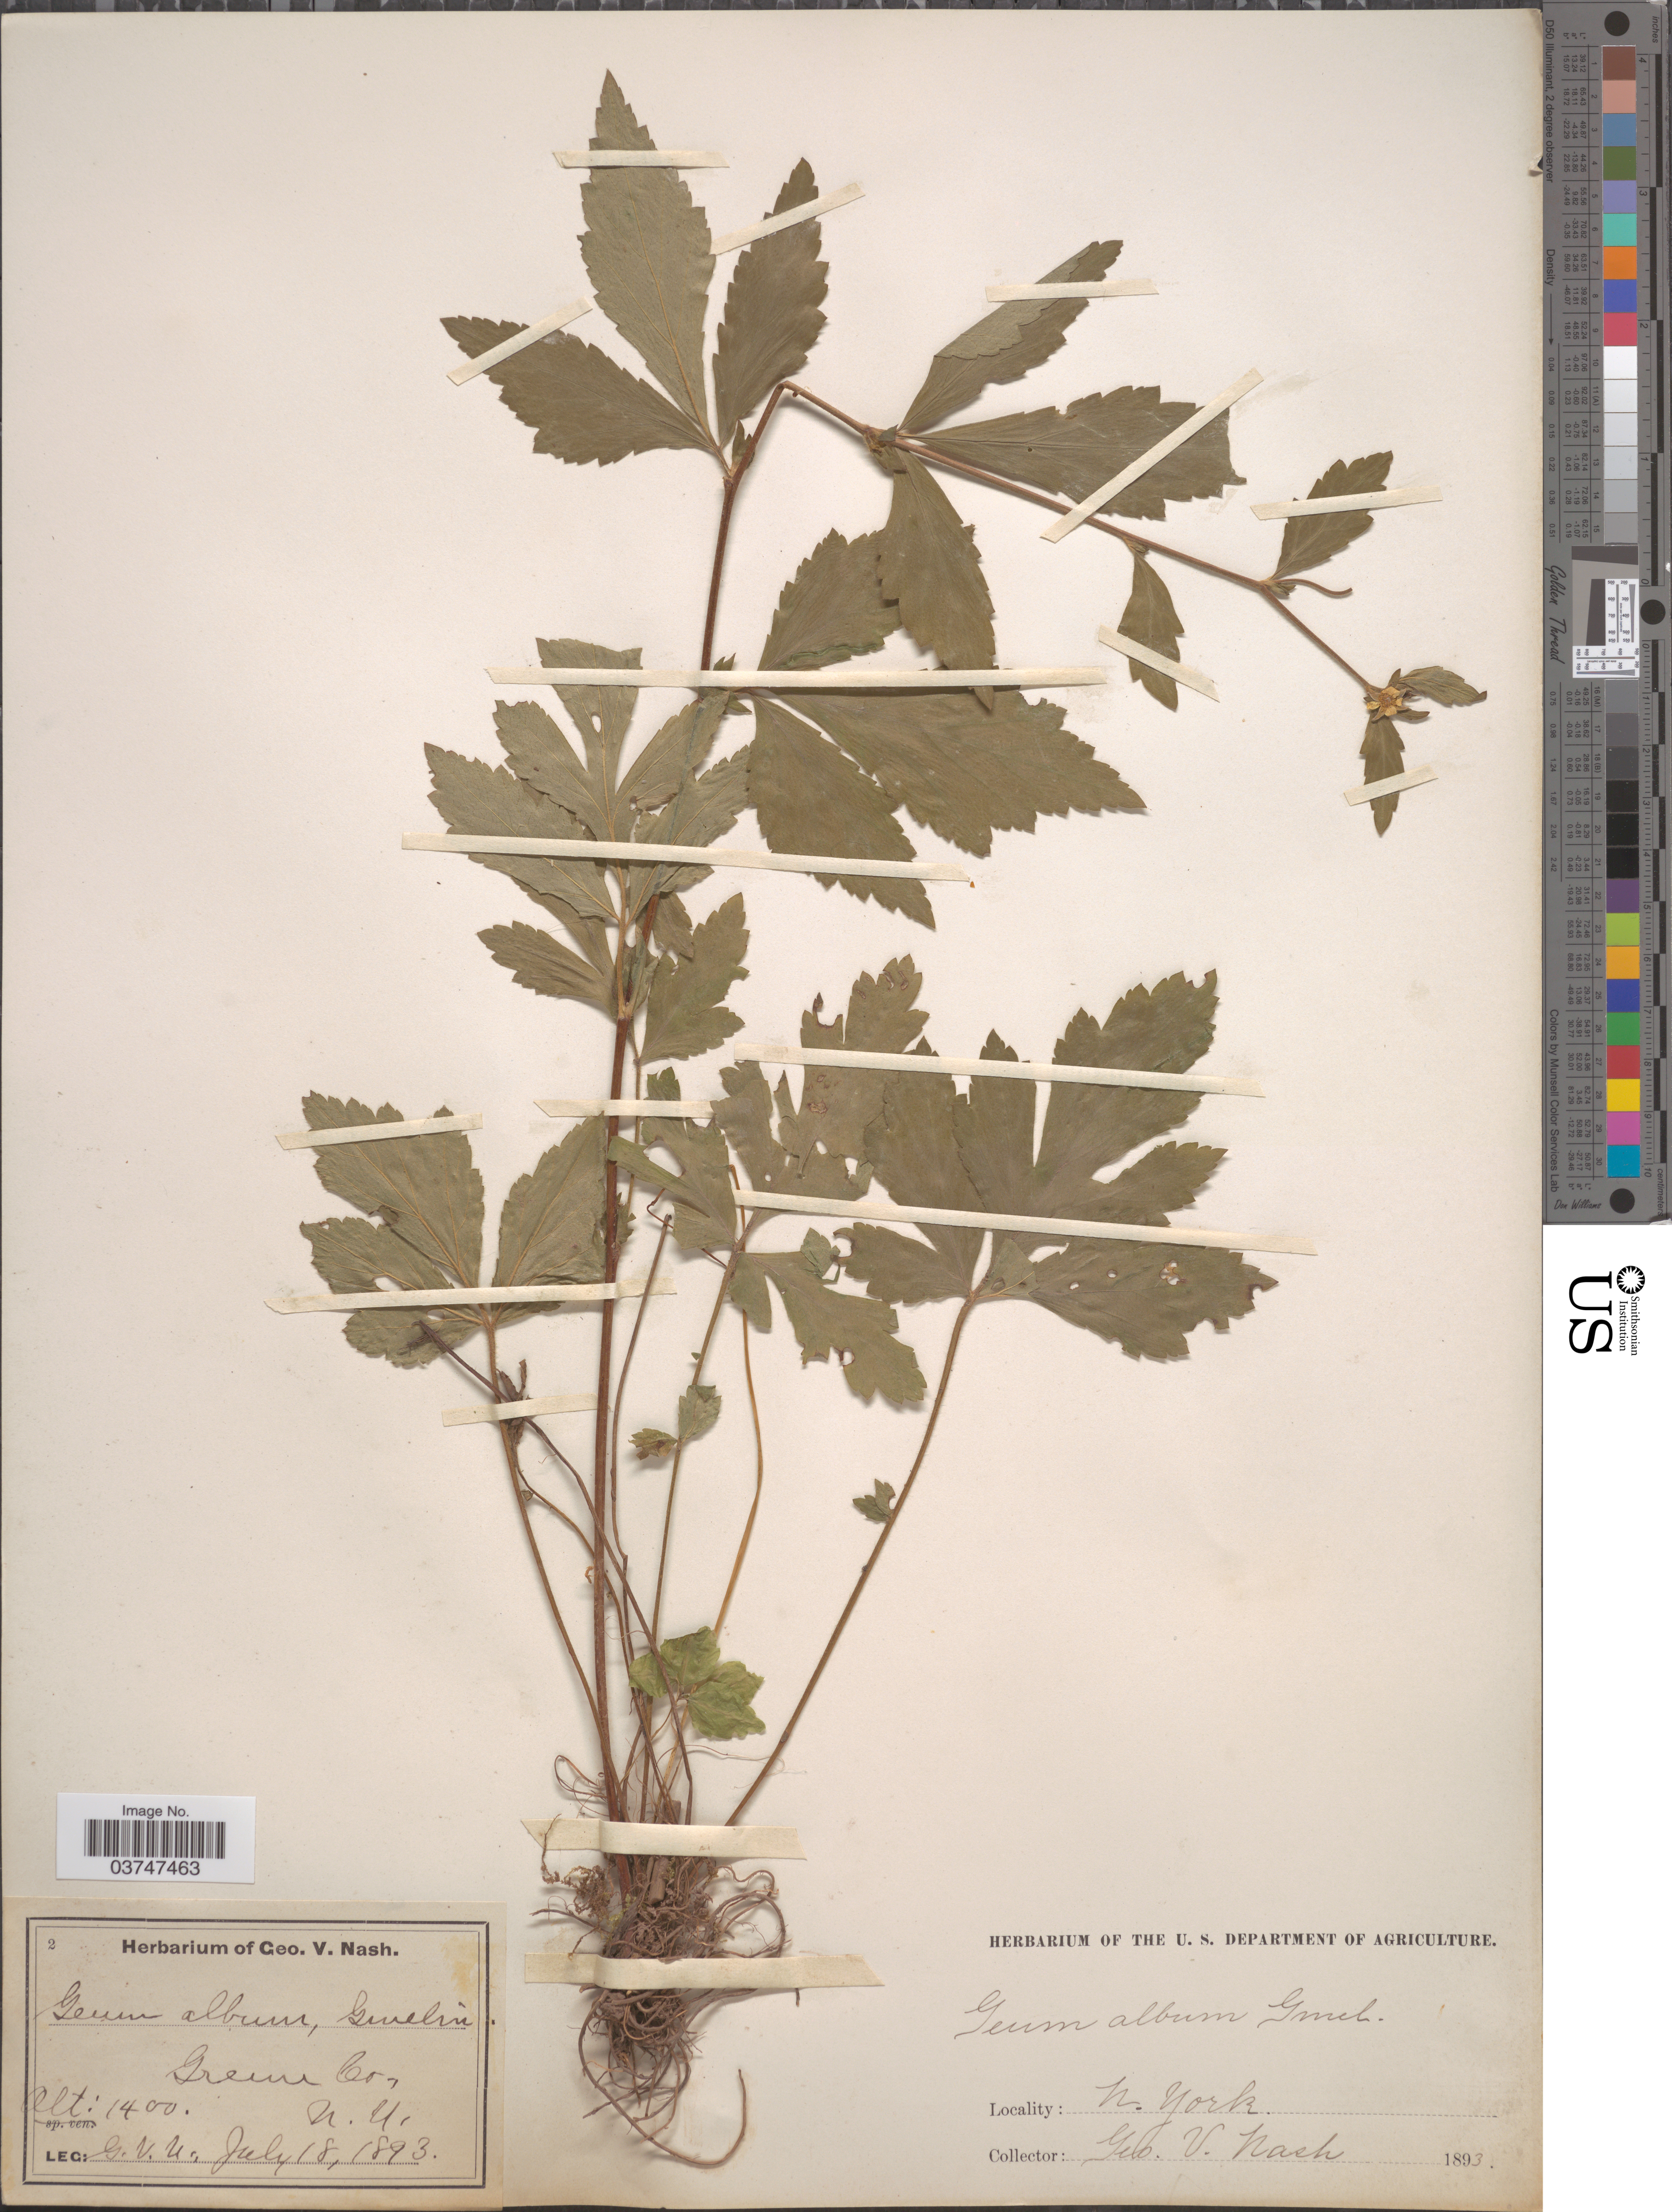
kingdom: Plantae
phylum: Tracheophyta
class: Magnoliopsida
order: Rosales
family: Rosaceae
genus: Geum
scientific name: Geum canadense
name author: Jacq.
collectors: G. V. Nash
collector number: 2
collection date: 1893-07-18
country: United States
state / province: New York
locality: Greene Co.